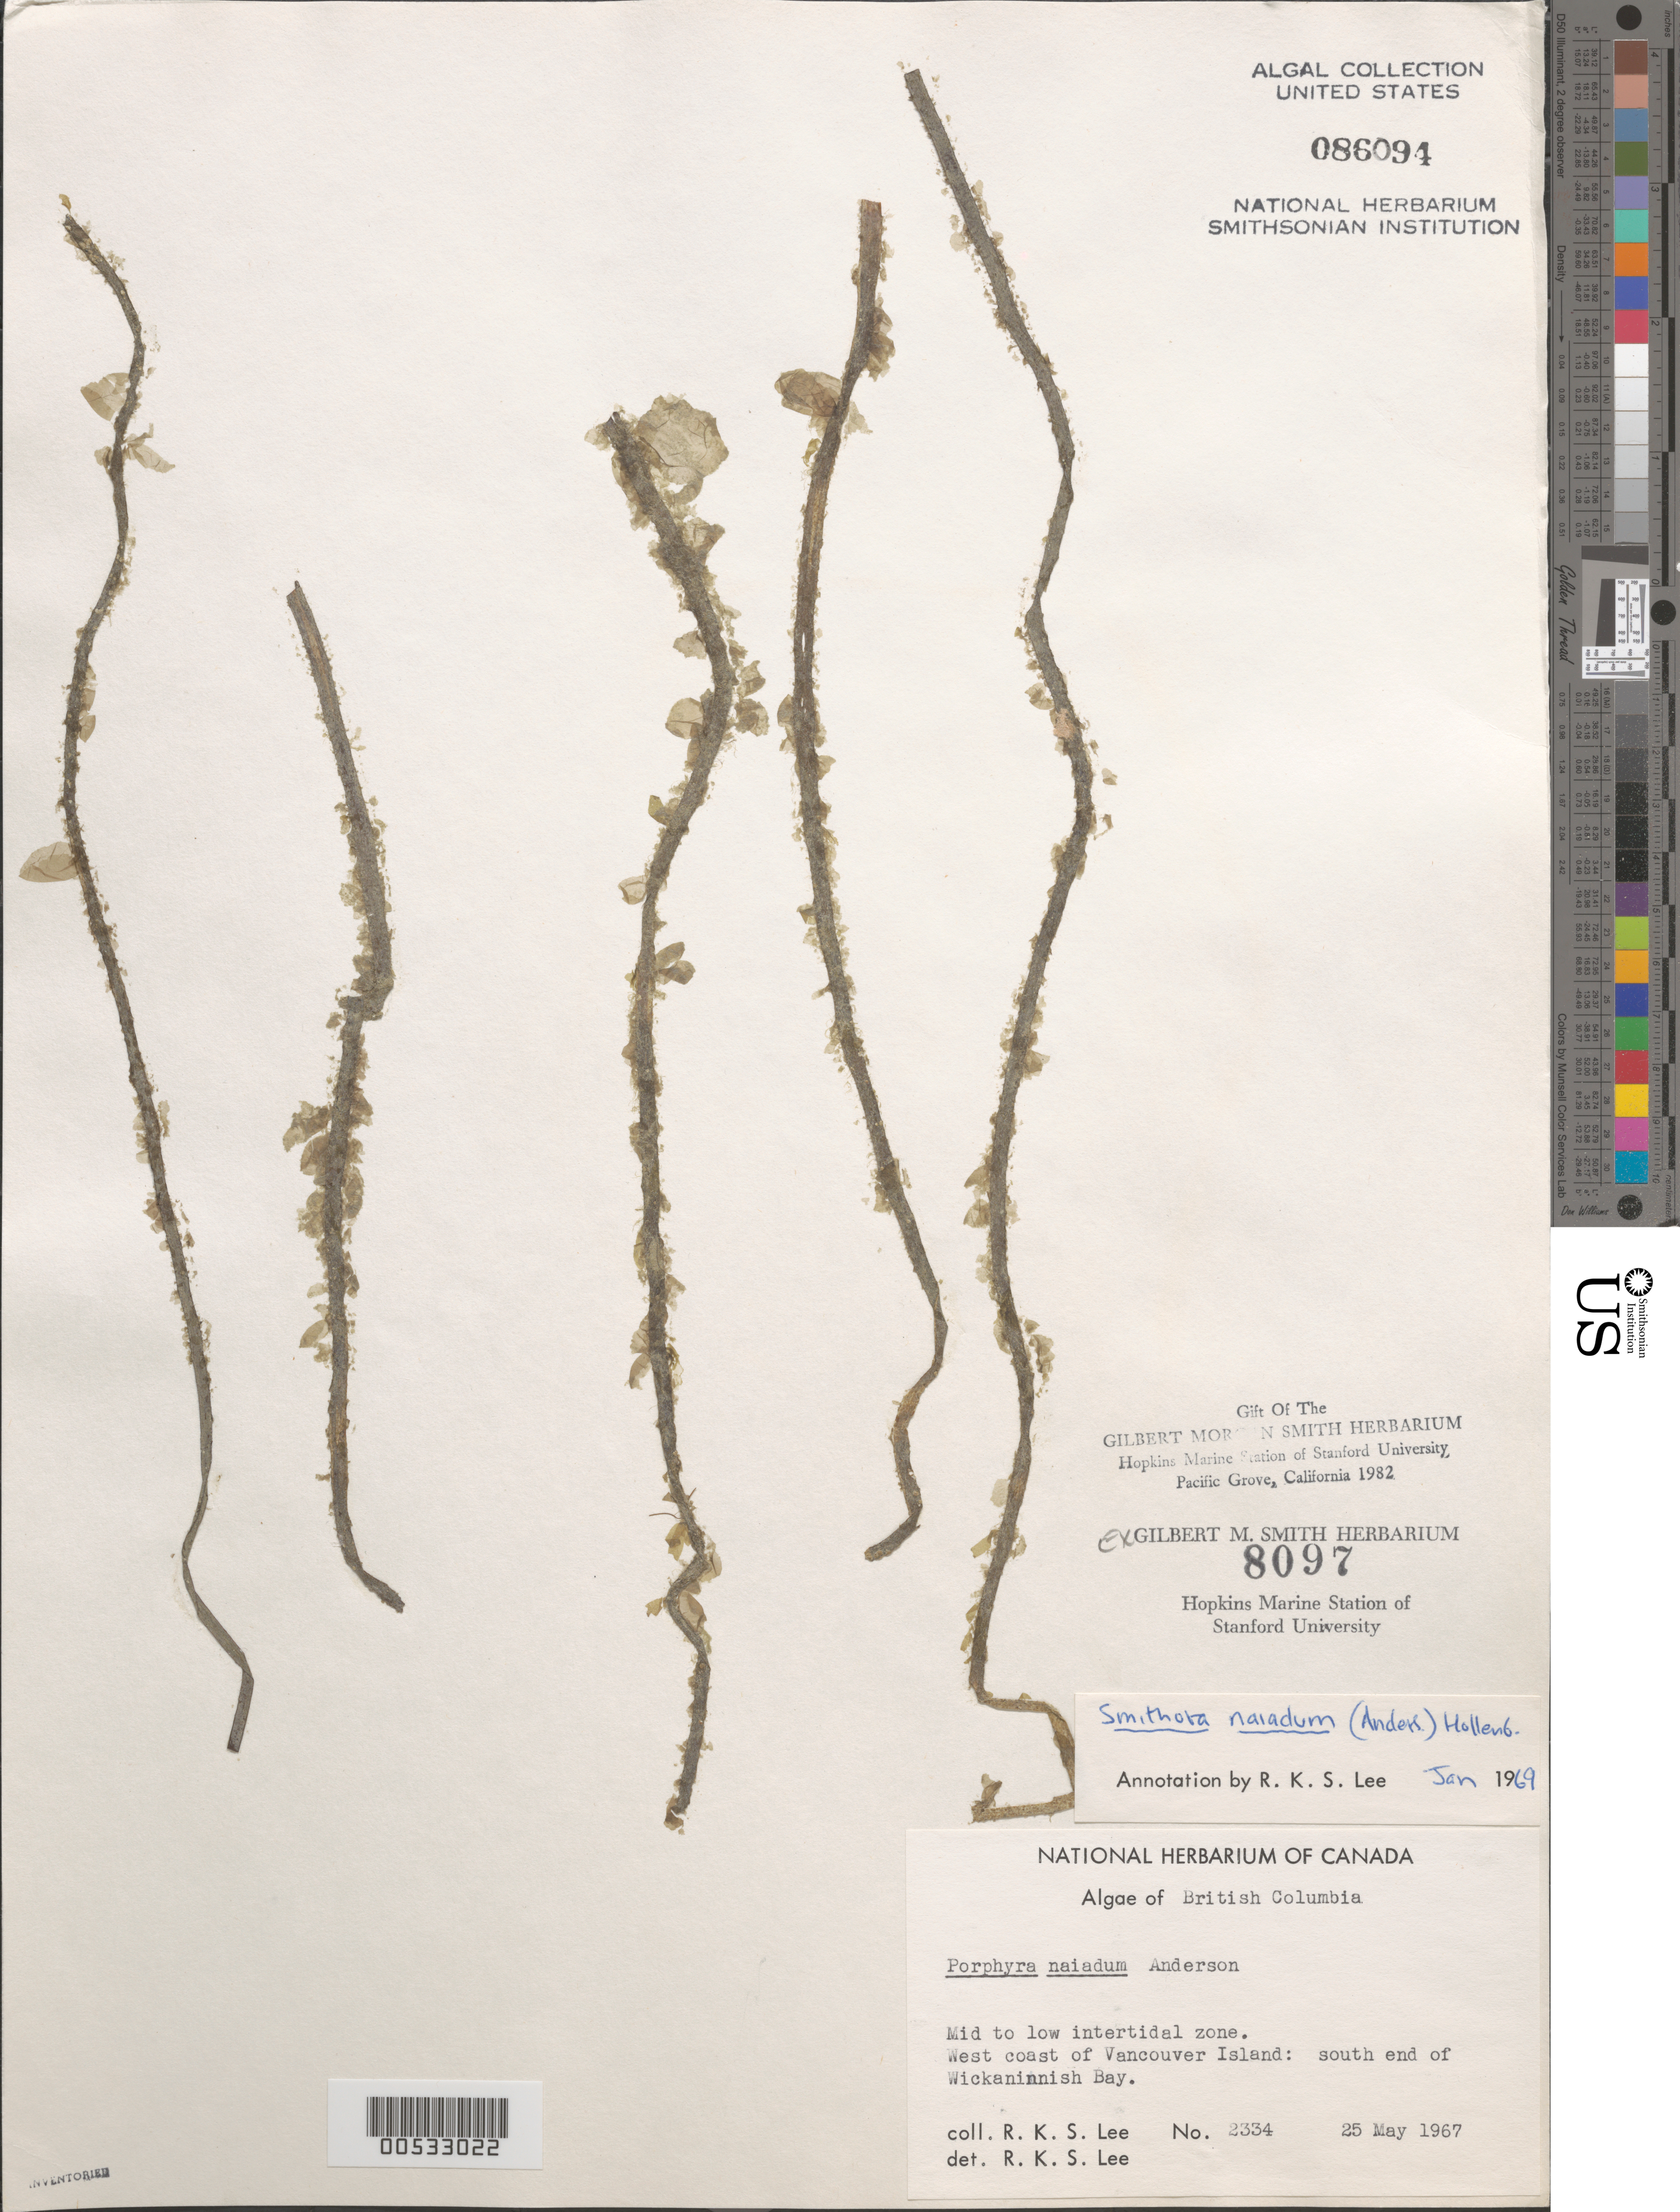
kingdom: Plantae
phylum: Rhodophyta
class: Compsopogonophyceae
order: Erythropeltidales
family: Erythrotrichiaceae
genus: Smithora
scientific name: Smithora naiadum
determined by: Lee, R. K. S.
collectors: R. Lee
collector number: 2334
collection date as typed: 25 May 1967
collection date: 1967-05-25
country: Canada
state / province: British Columbia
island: Vancouver Island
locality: Wickaninnish Bay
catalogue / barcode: US 86094